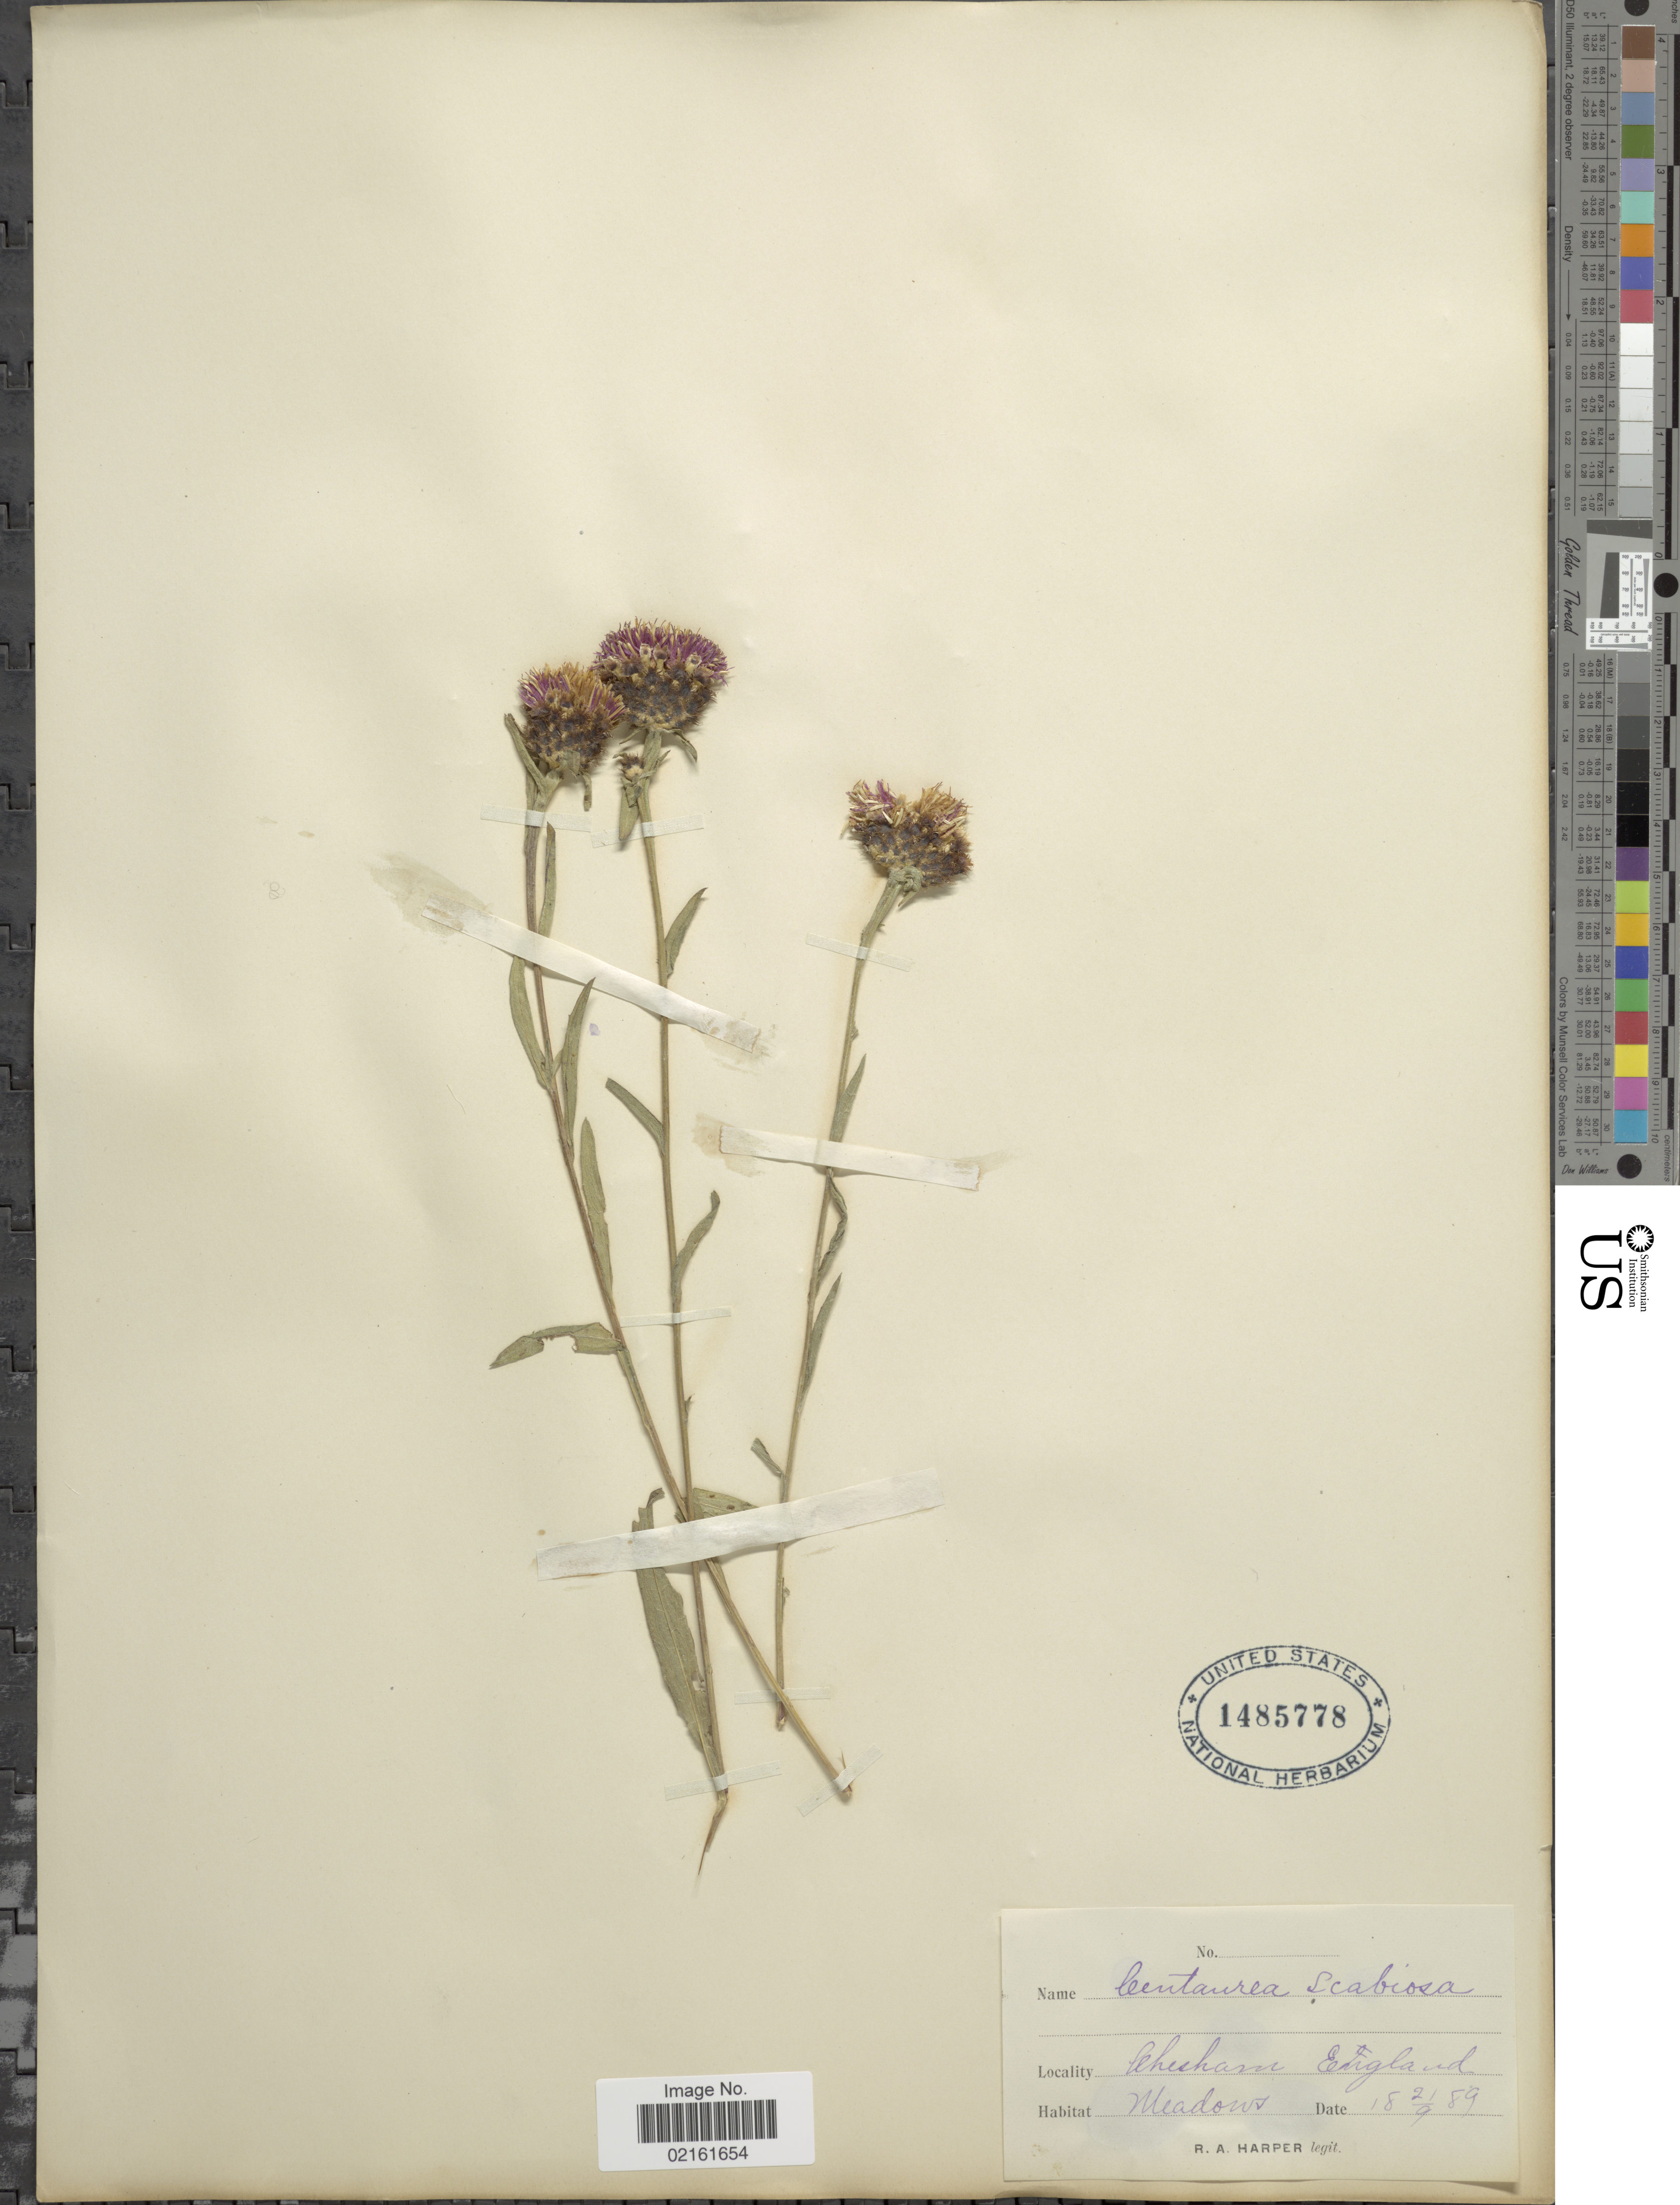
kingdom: Plantae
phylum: Tracheophyta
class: Magnoliopsida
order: Asterales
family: Asteraceae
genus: Centaurea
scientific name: Centaurea scabiosa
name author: L.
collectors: R. A. Harper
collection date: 1889-09-21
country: United Kingdom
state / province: England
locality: Chesham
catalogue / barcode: US 1485778